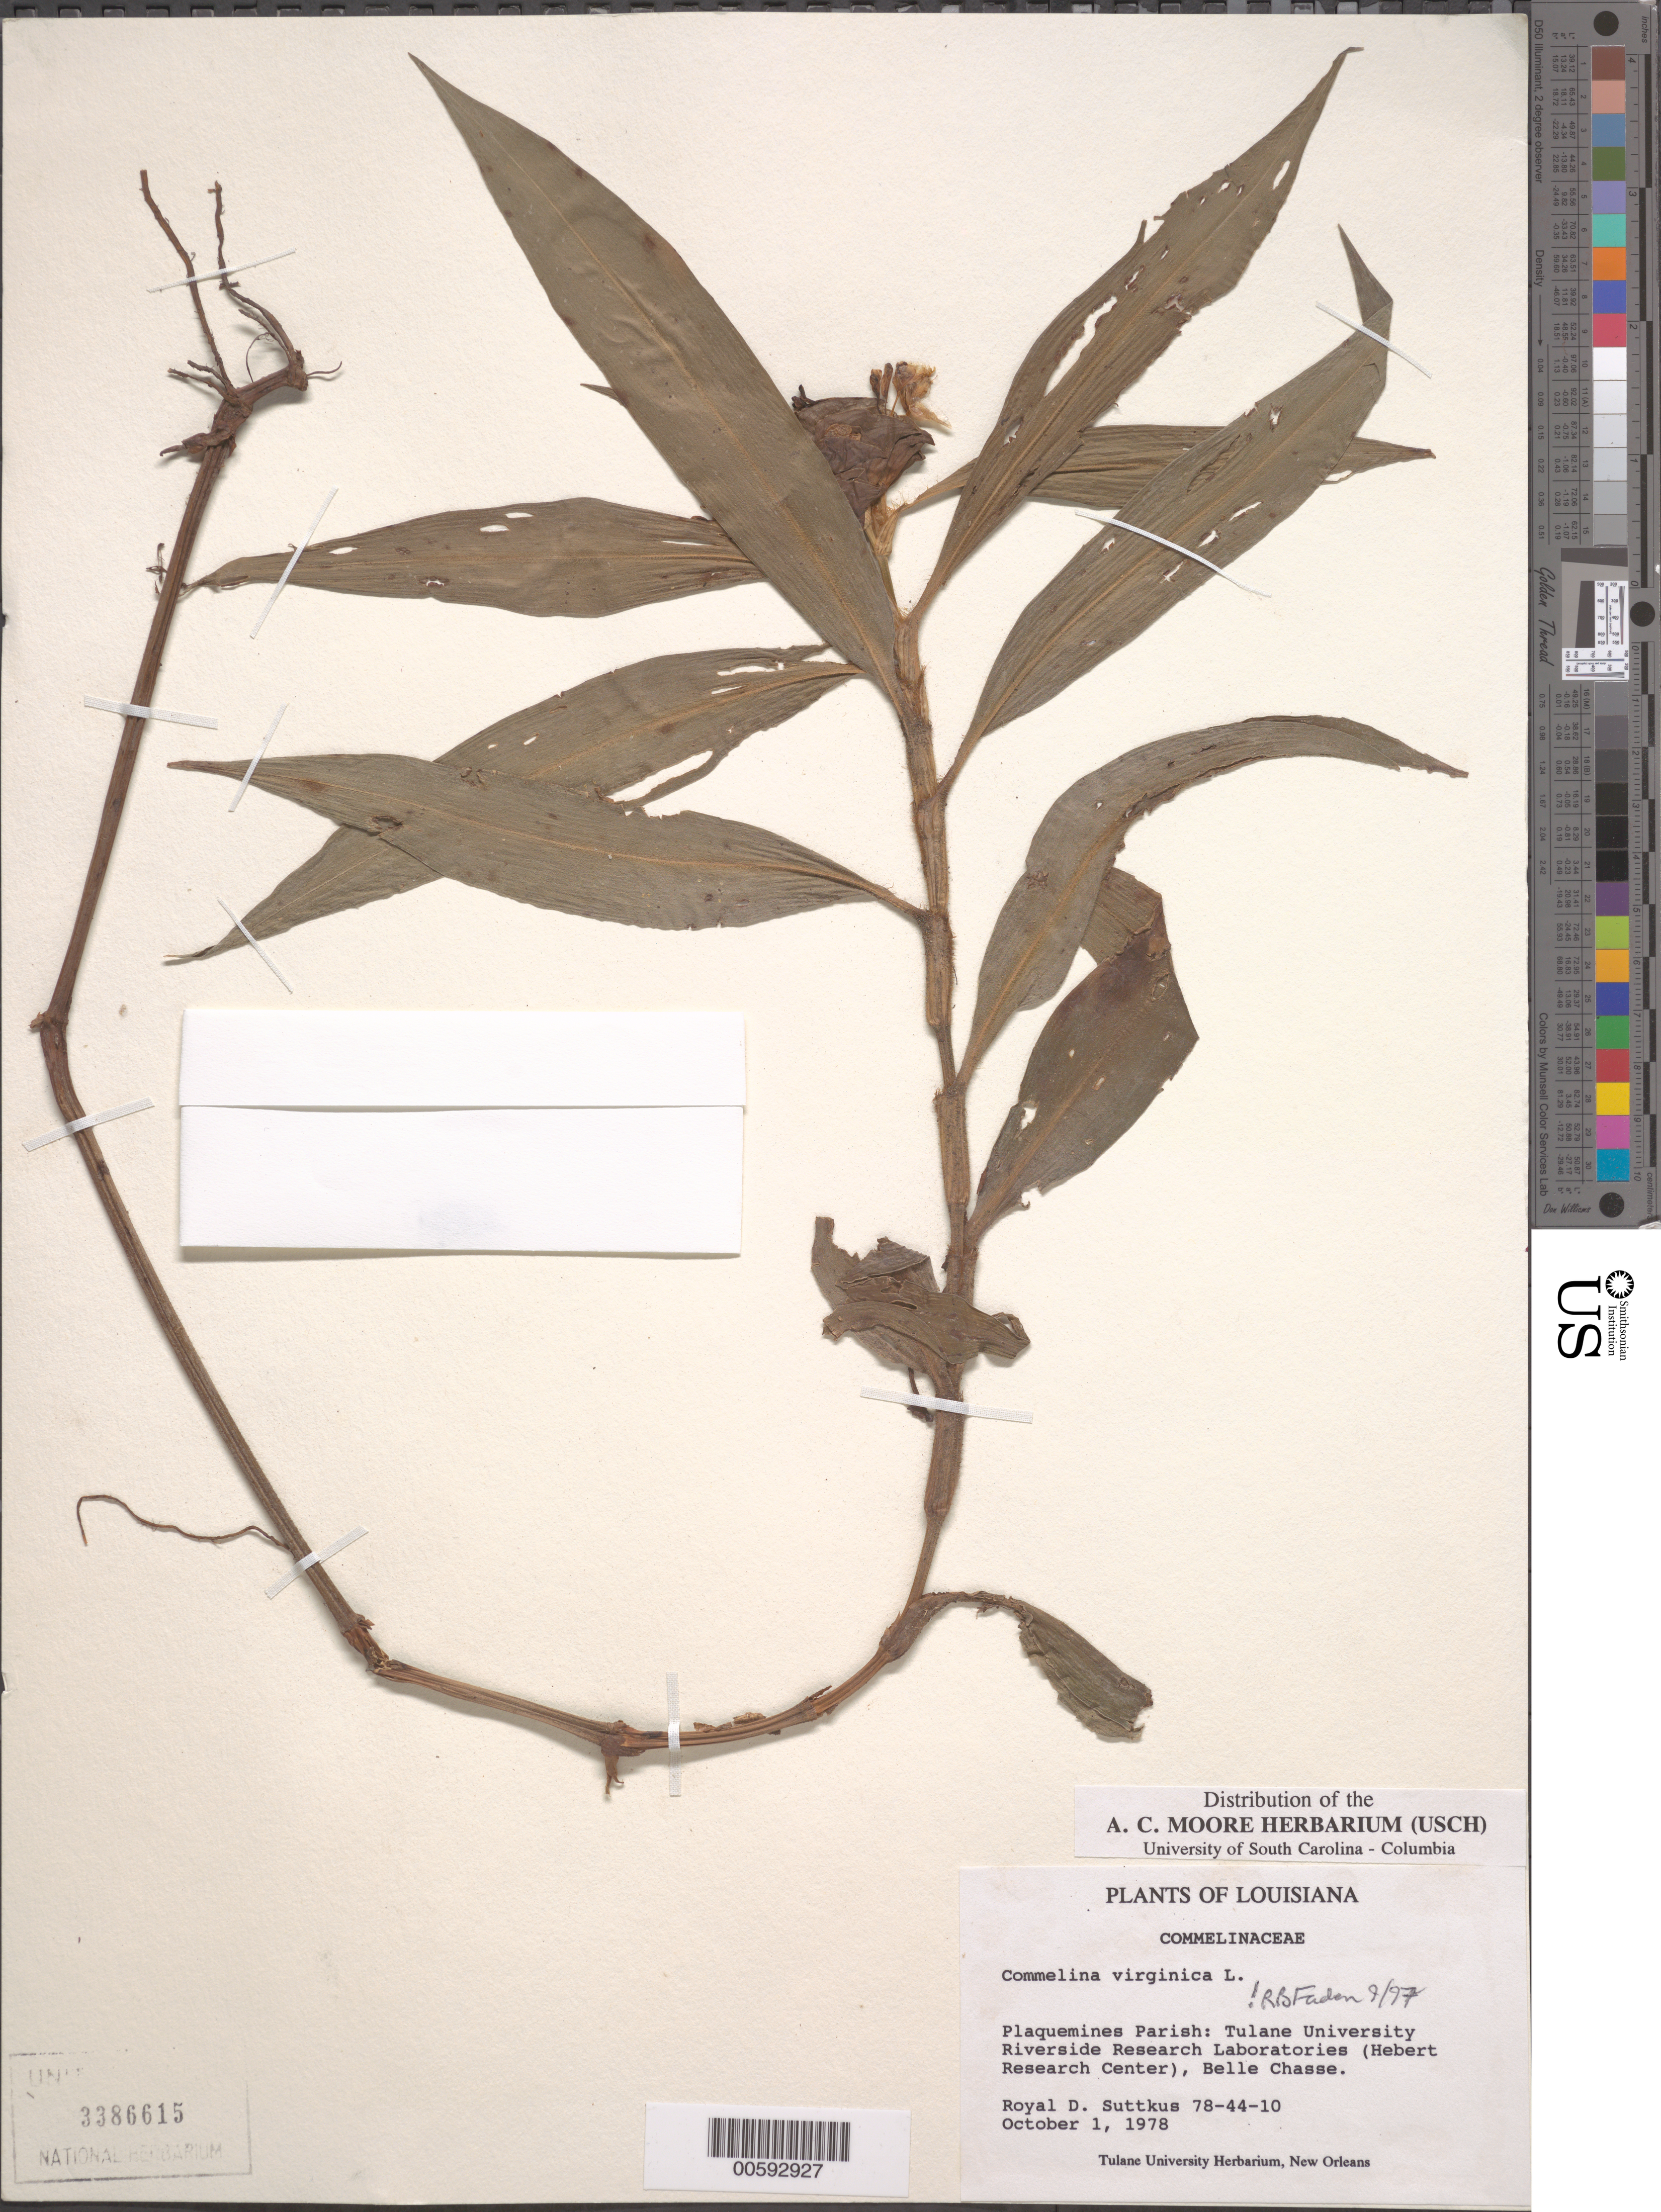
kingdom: Plantae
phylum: Tracheophyta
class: Liliopsida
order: Commelinales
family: Commelinaceae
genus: Commelina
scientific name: Commelina virginica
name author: L.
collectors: R. Suttkus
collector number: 78-44-10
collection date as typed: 01 Oct 1978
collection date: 1978-10-01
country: United States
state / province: Louisiana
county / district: Plaquemines Parish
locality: Tulane university, riverside research laboratories, belle chasse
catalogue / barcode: US 3386615